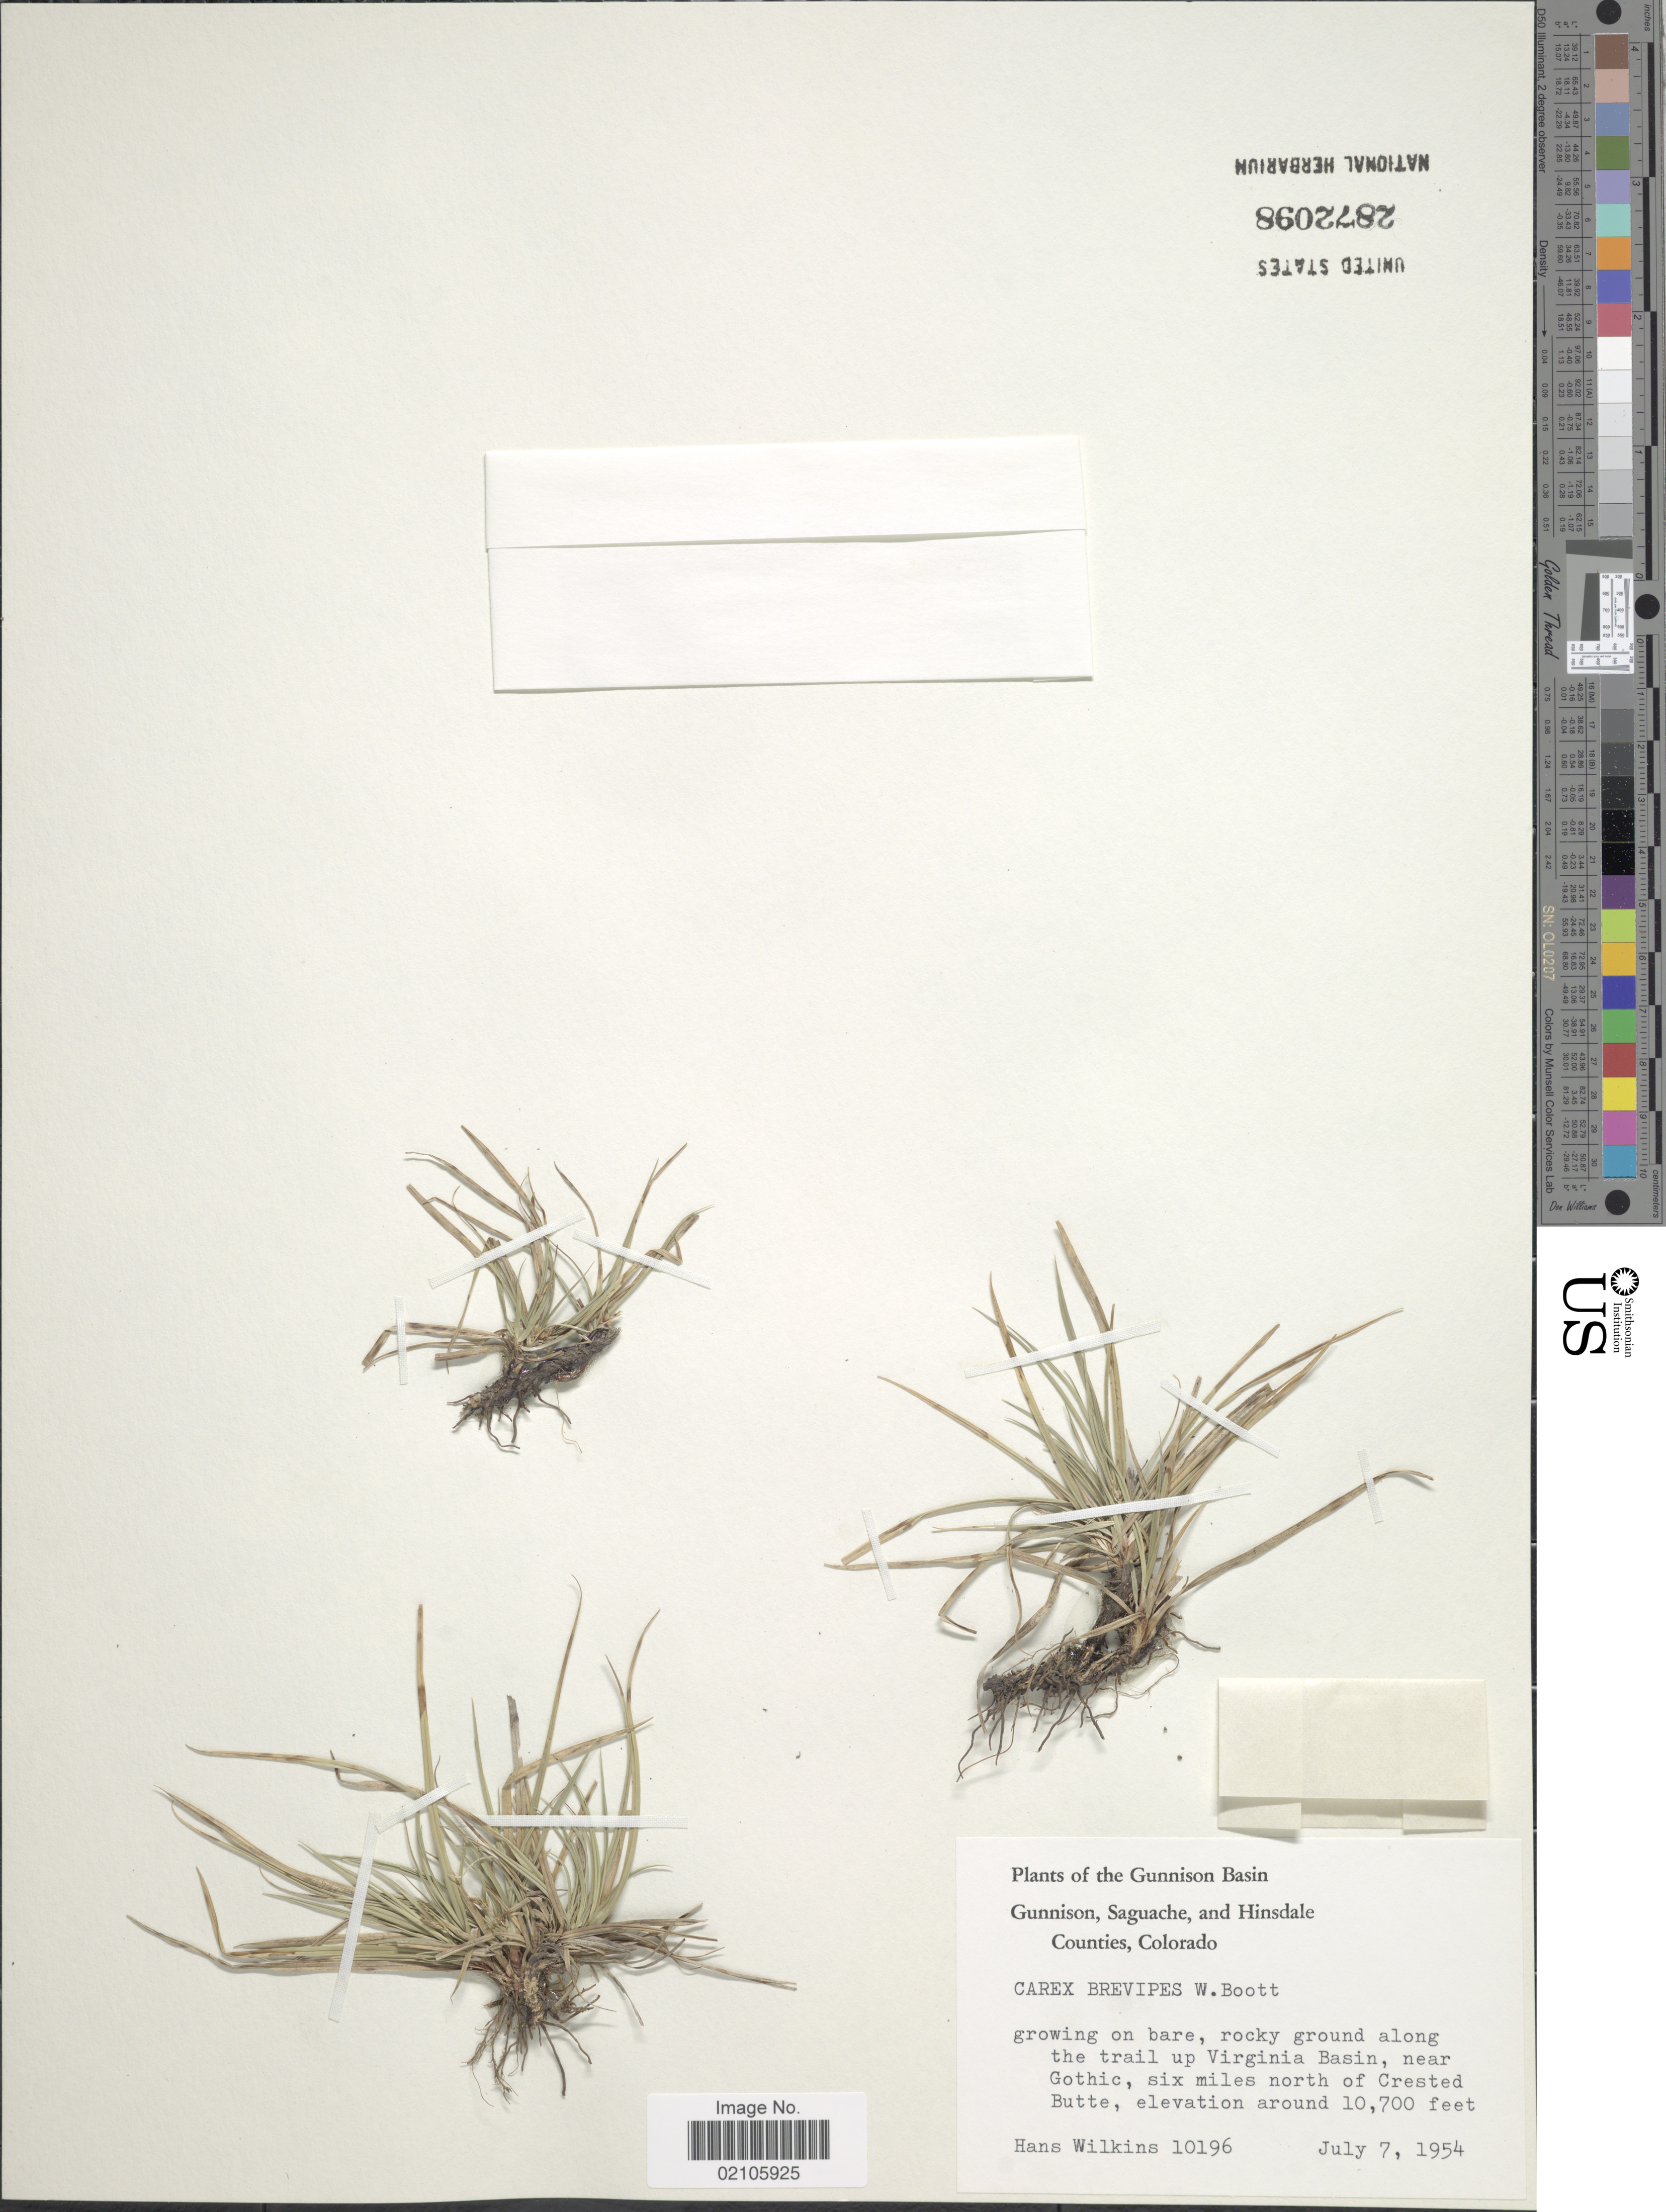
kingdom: Plantae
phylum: Tracheophyta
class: Liliopsida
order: Poales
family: Cyperaceae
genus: Carex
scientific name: Carex rossii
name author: Boott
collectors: H. Wilkins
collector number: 10196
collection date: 1954-07-07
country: United States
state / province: Colorado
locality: Gunnison Basin, Gunnison, Saguache, and Hinsdale Counties. Along the trail up Virginia Basin, near Gothic, six miles north of Crested Butte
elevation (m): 3261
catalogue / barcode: US 2872098